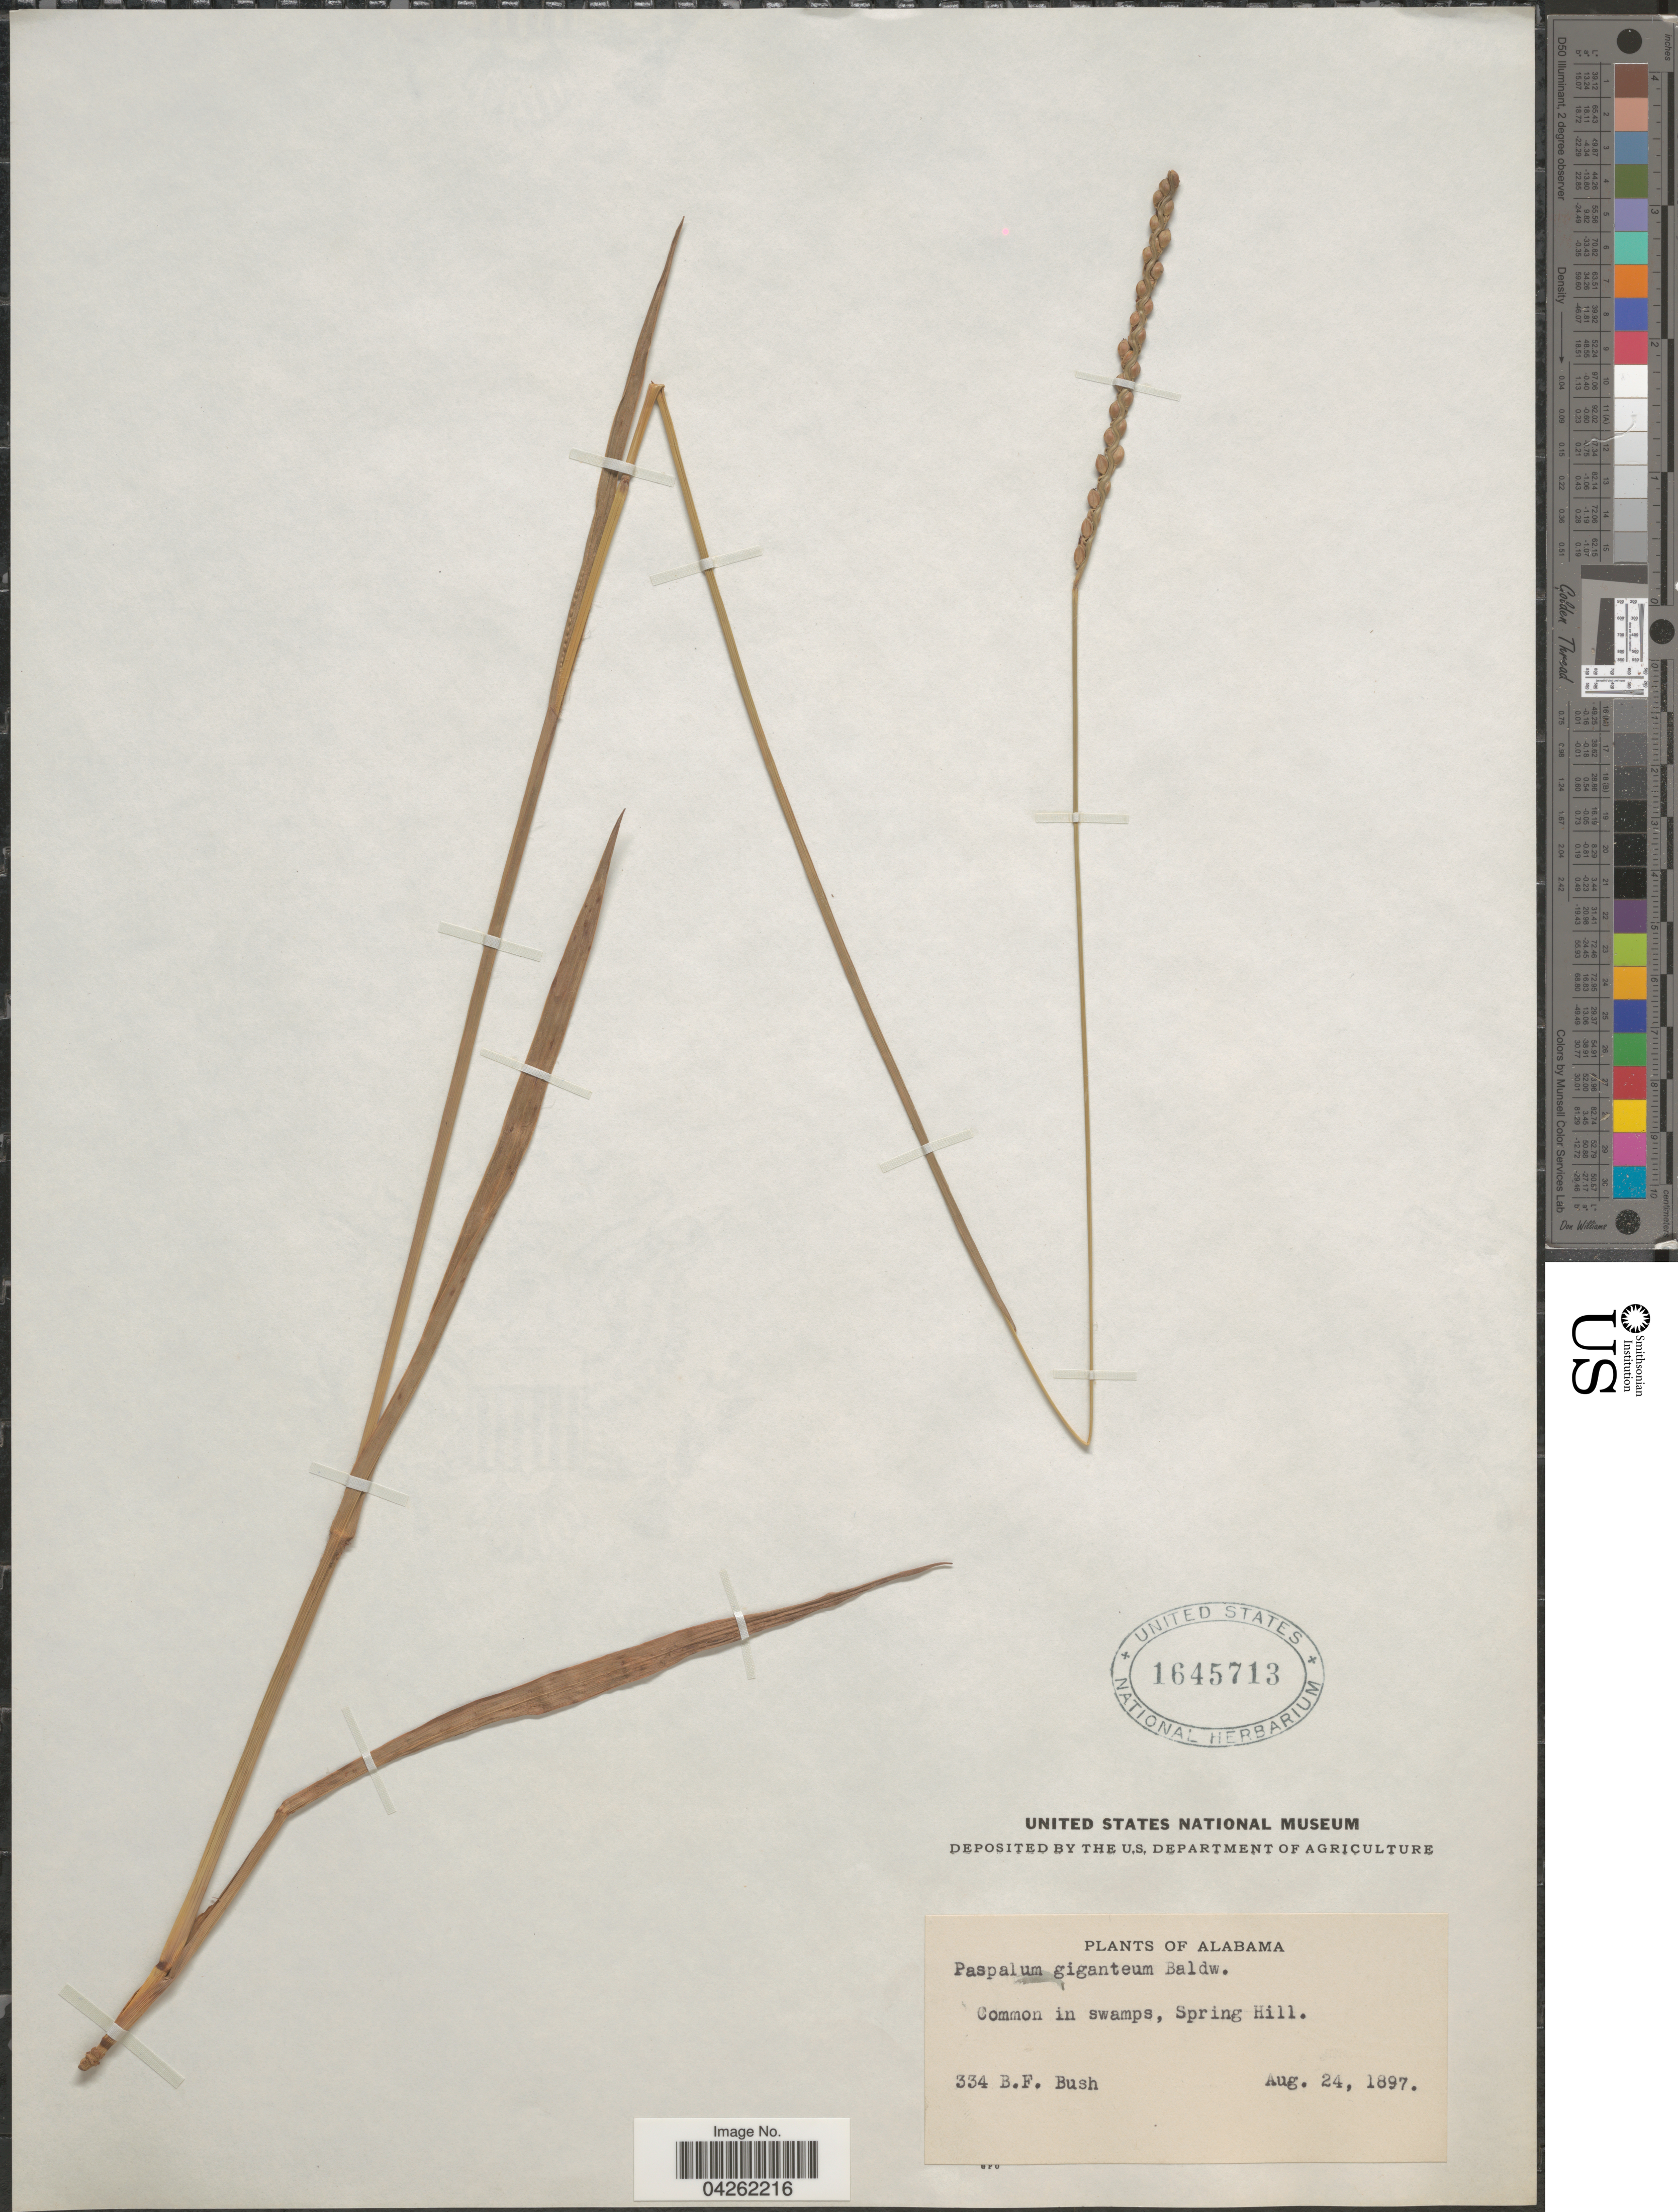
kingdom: Plantae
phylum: Tracheophyta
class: Liliopsida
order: Poales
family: Poaceae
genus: Paspalum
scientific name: Paspalum giganteum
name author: Baldwin ex Vasey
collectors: B. F. Bush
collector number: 334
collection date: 1897-08-24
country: United States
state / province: Alabama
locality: Common in swamps, Spring Hill.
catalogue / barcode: US 1645713